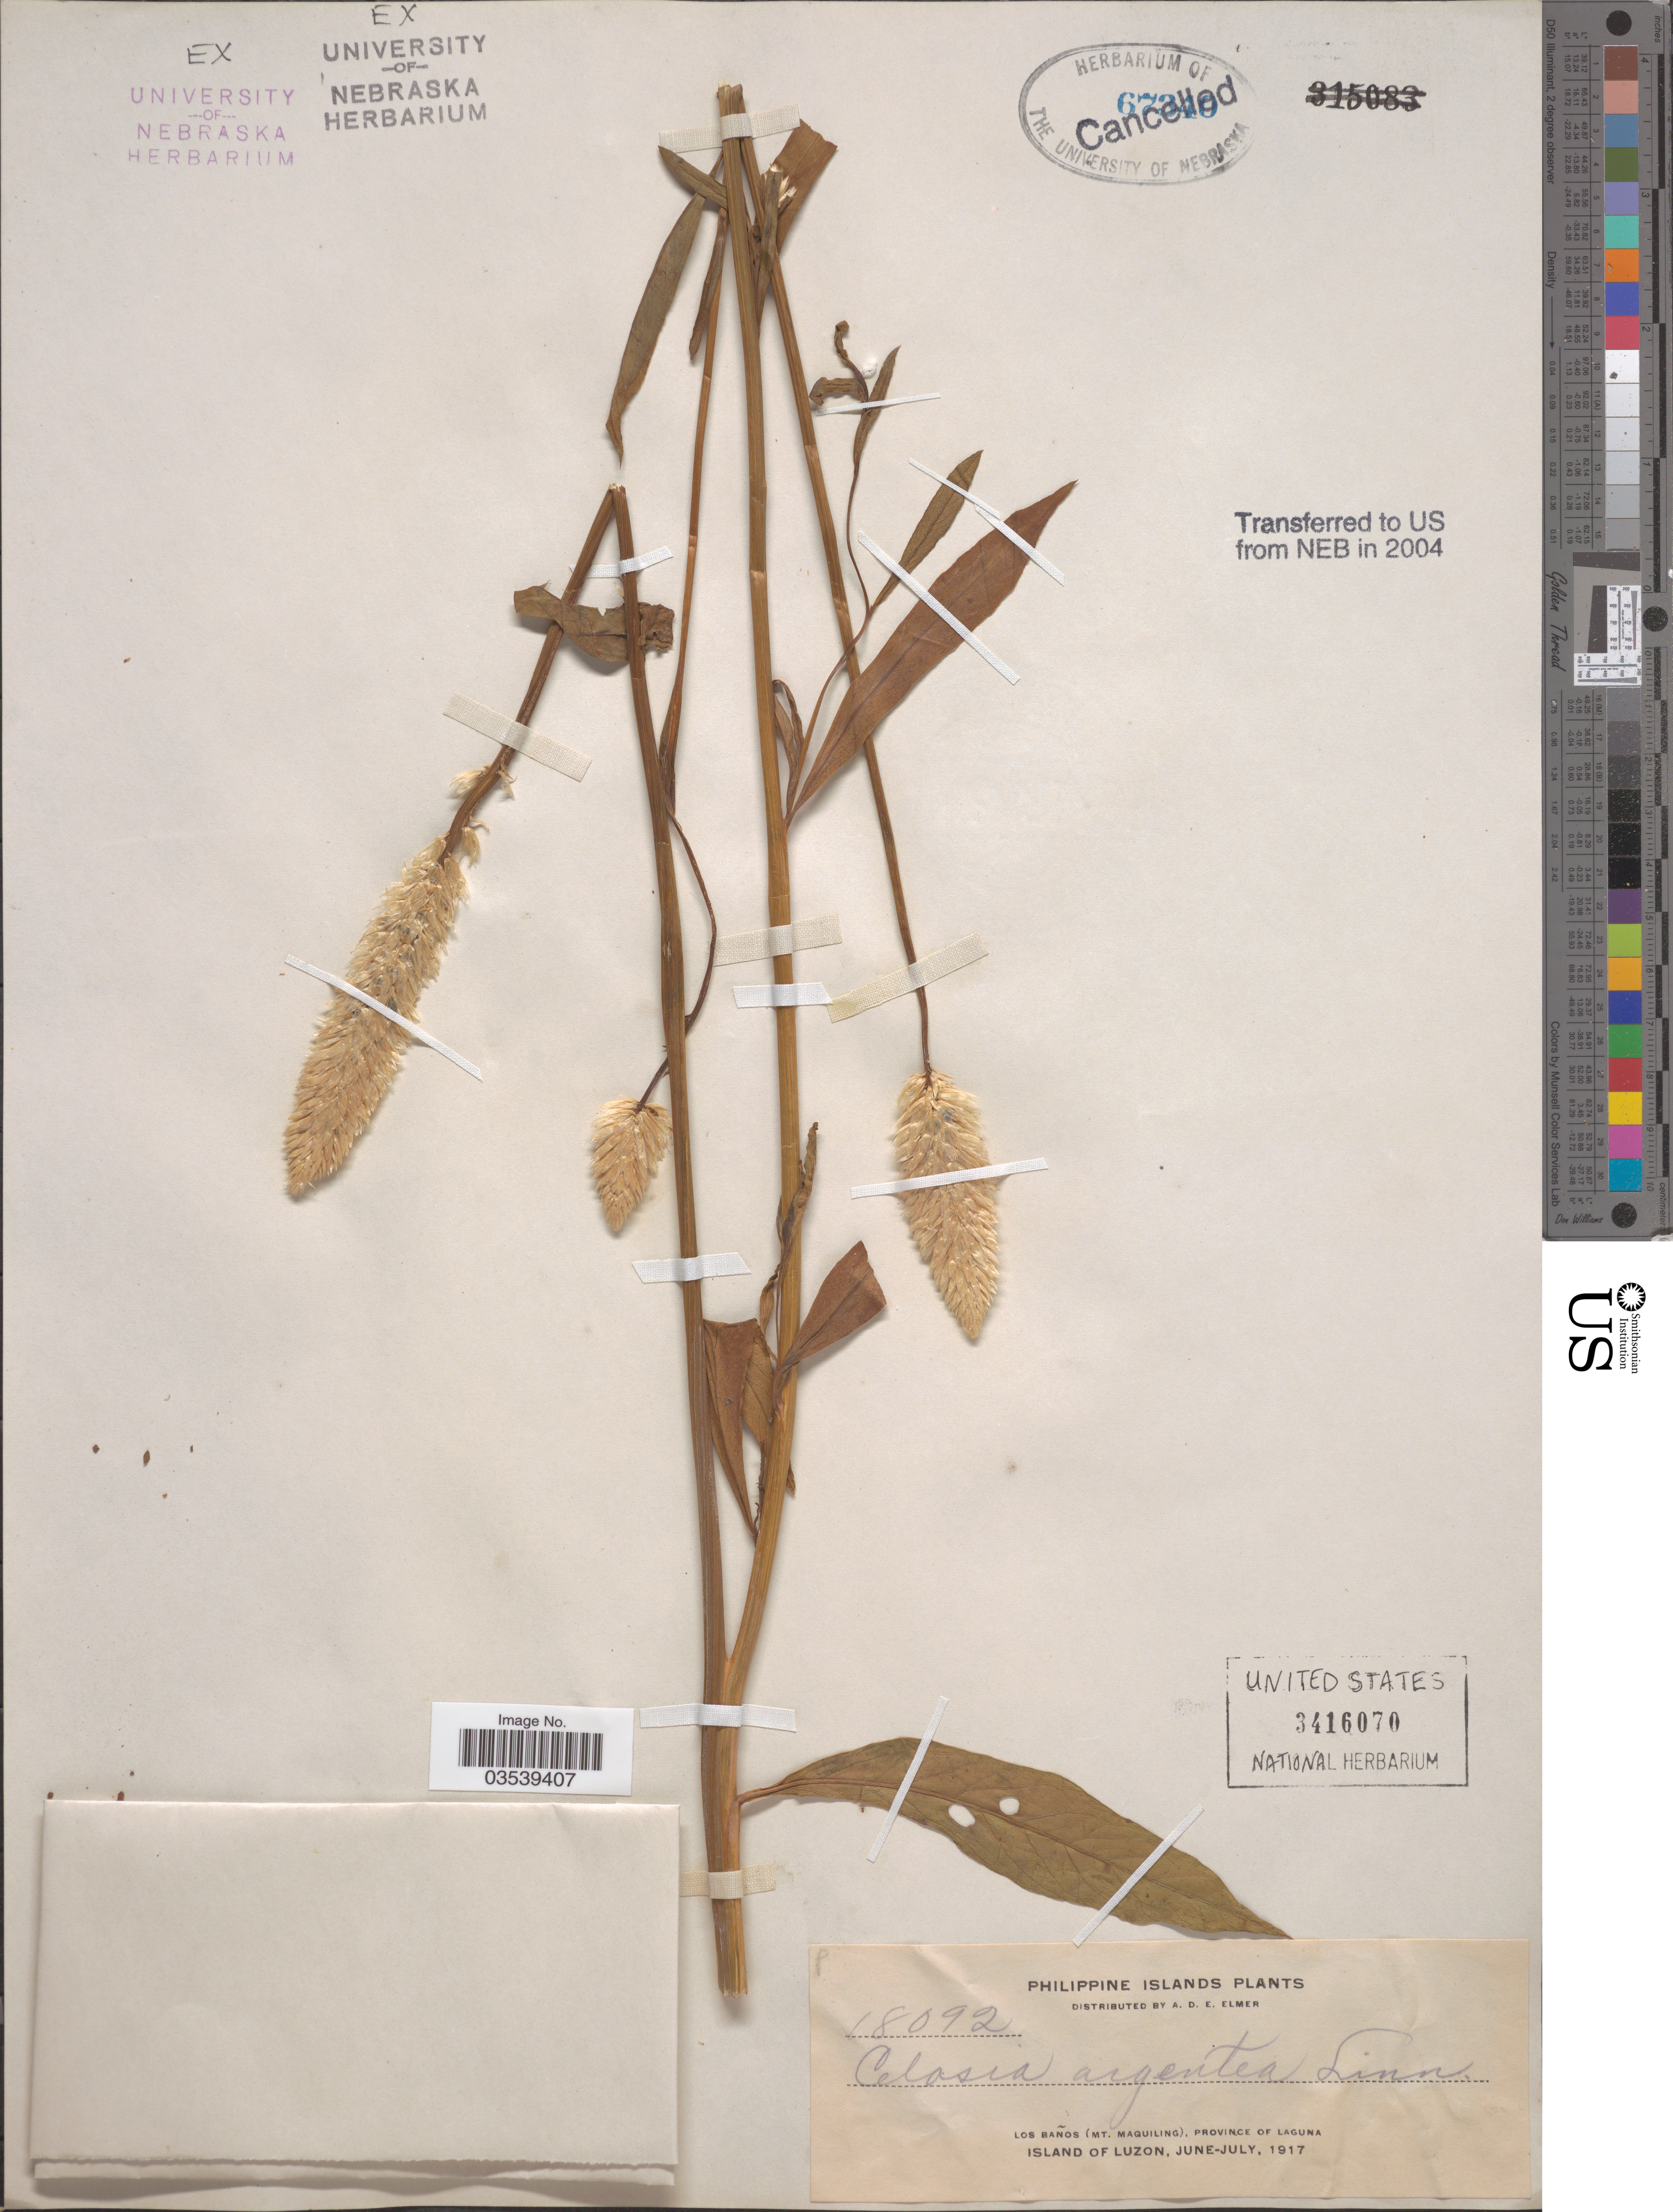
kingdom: Plantae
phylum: Tracheophyta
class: Magnoliopsida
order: Caryophyllales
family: Amaranthaceae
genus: Celosia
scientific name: Celosia argentea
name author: L.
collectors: A. D. E. Elmer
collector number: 18092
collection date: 1917-06/1917-07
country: Philippines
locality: Philippine Islands. Los Baños (Mt. Maquiling), Province of Laguna. Island of Luzon.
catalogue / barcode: US 3416070